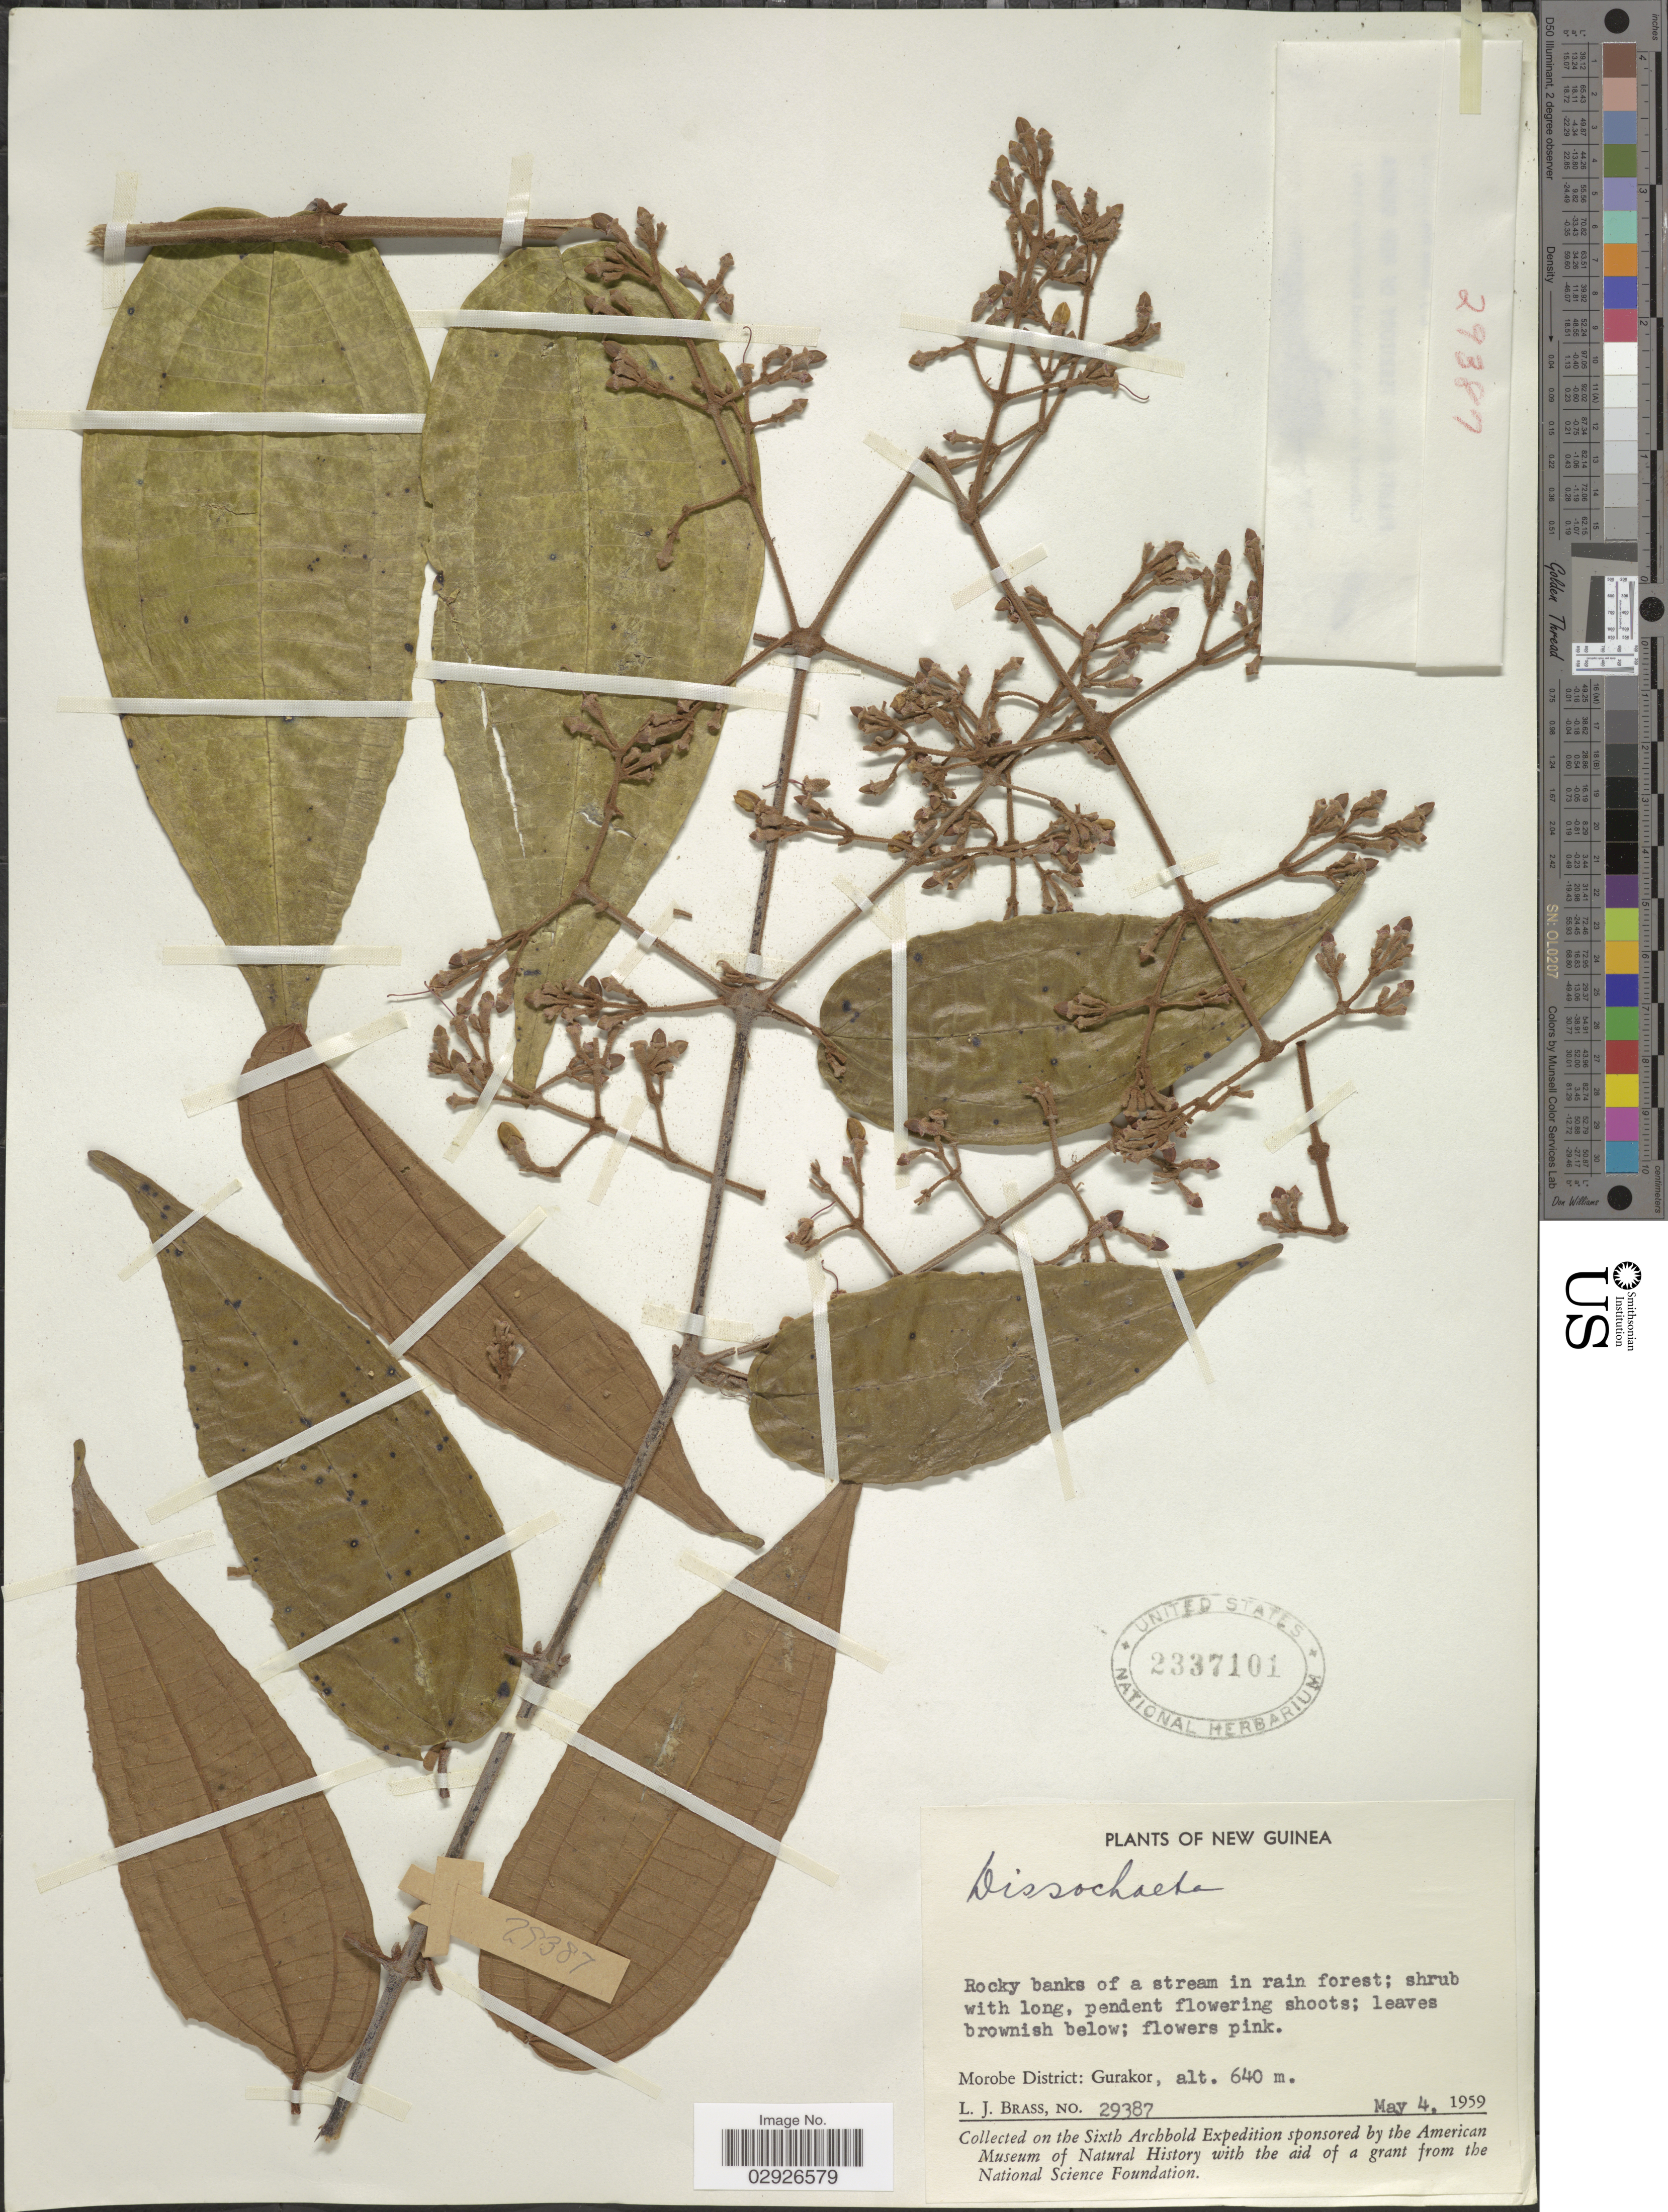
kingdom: Plantae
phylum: Tracheophyta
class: Magnoliopsida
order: Myrtales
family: Melastomataceae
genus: Dissochaeta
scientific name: Dissochaeta sp.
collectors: L. J. Brass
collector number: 29387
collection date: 1959-05-04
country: Papua New Guinea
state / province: Morobe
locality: New Guinea. Morobe District: Gurakor.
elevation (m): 640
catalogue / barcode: US 2337101